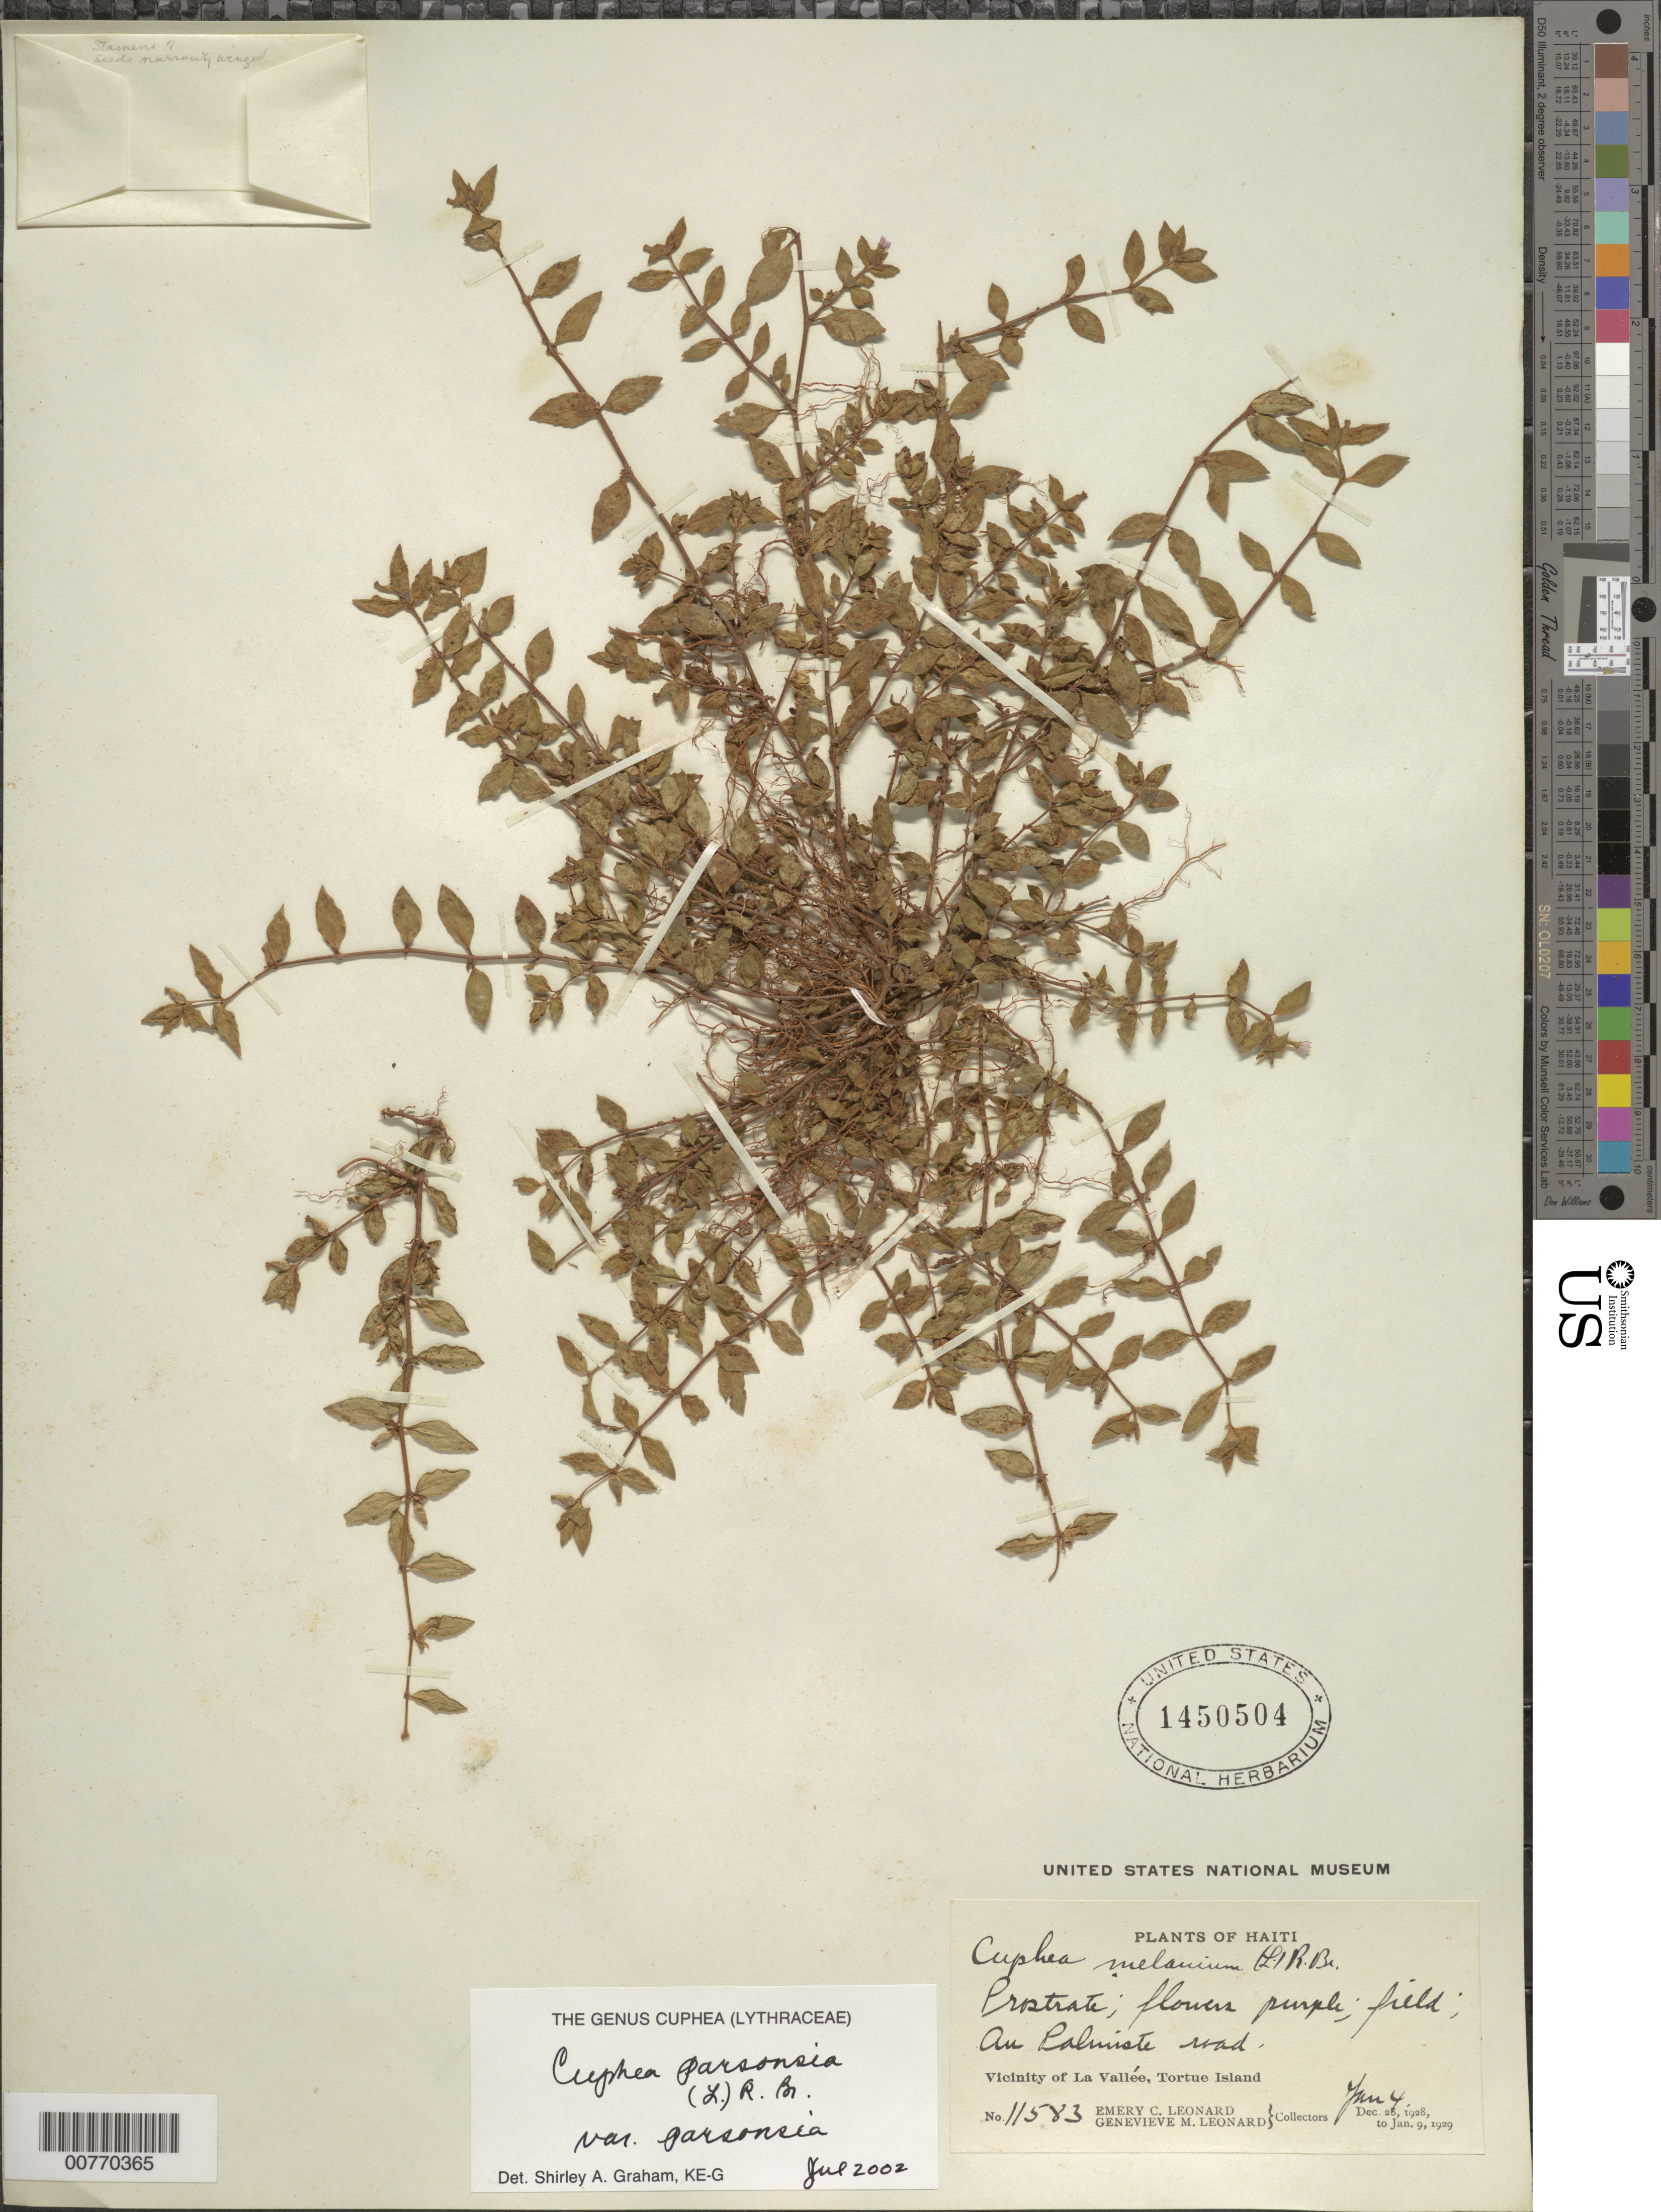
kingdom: Plantae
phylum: Tracheophyta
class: Magnoliopsida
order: Myrtales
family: Lythraceae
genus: Cuphea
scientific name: Cuphea parsonsia var. parsonsia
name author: (L.) R. Br. ex Steud.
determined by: Graham, Shirley Ann Tousch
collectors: E. C. Leonard & G. M. Leonard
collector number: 11583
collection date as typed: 04 Jan 1929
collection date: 1929-01-04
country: Haiti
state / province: Nord-Óuest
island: Île de la Tortue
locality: Vicinity of La Vallée, Tortue Island, Au Palmiste road.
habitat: Field.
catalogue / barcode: US 1450504